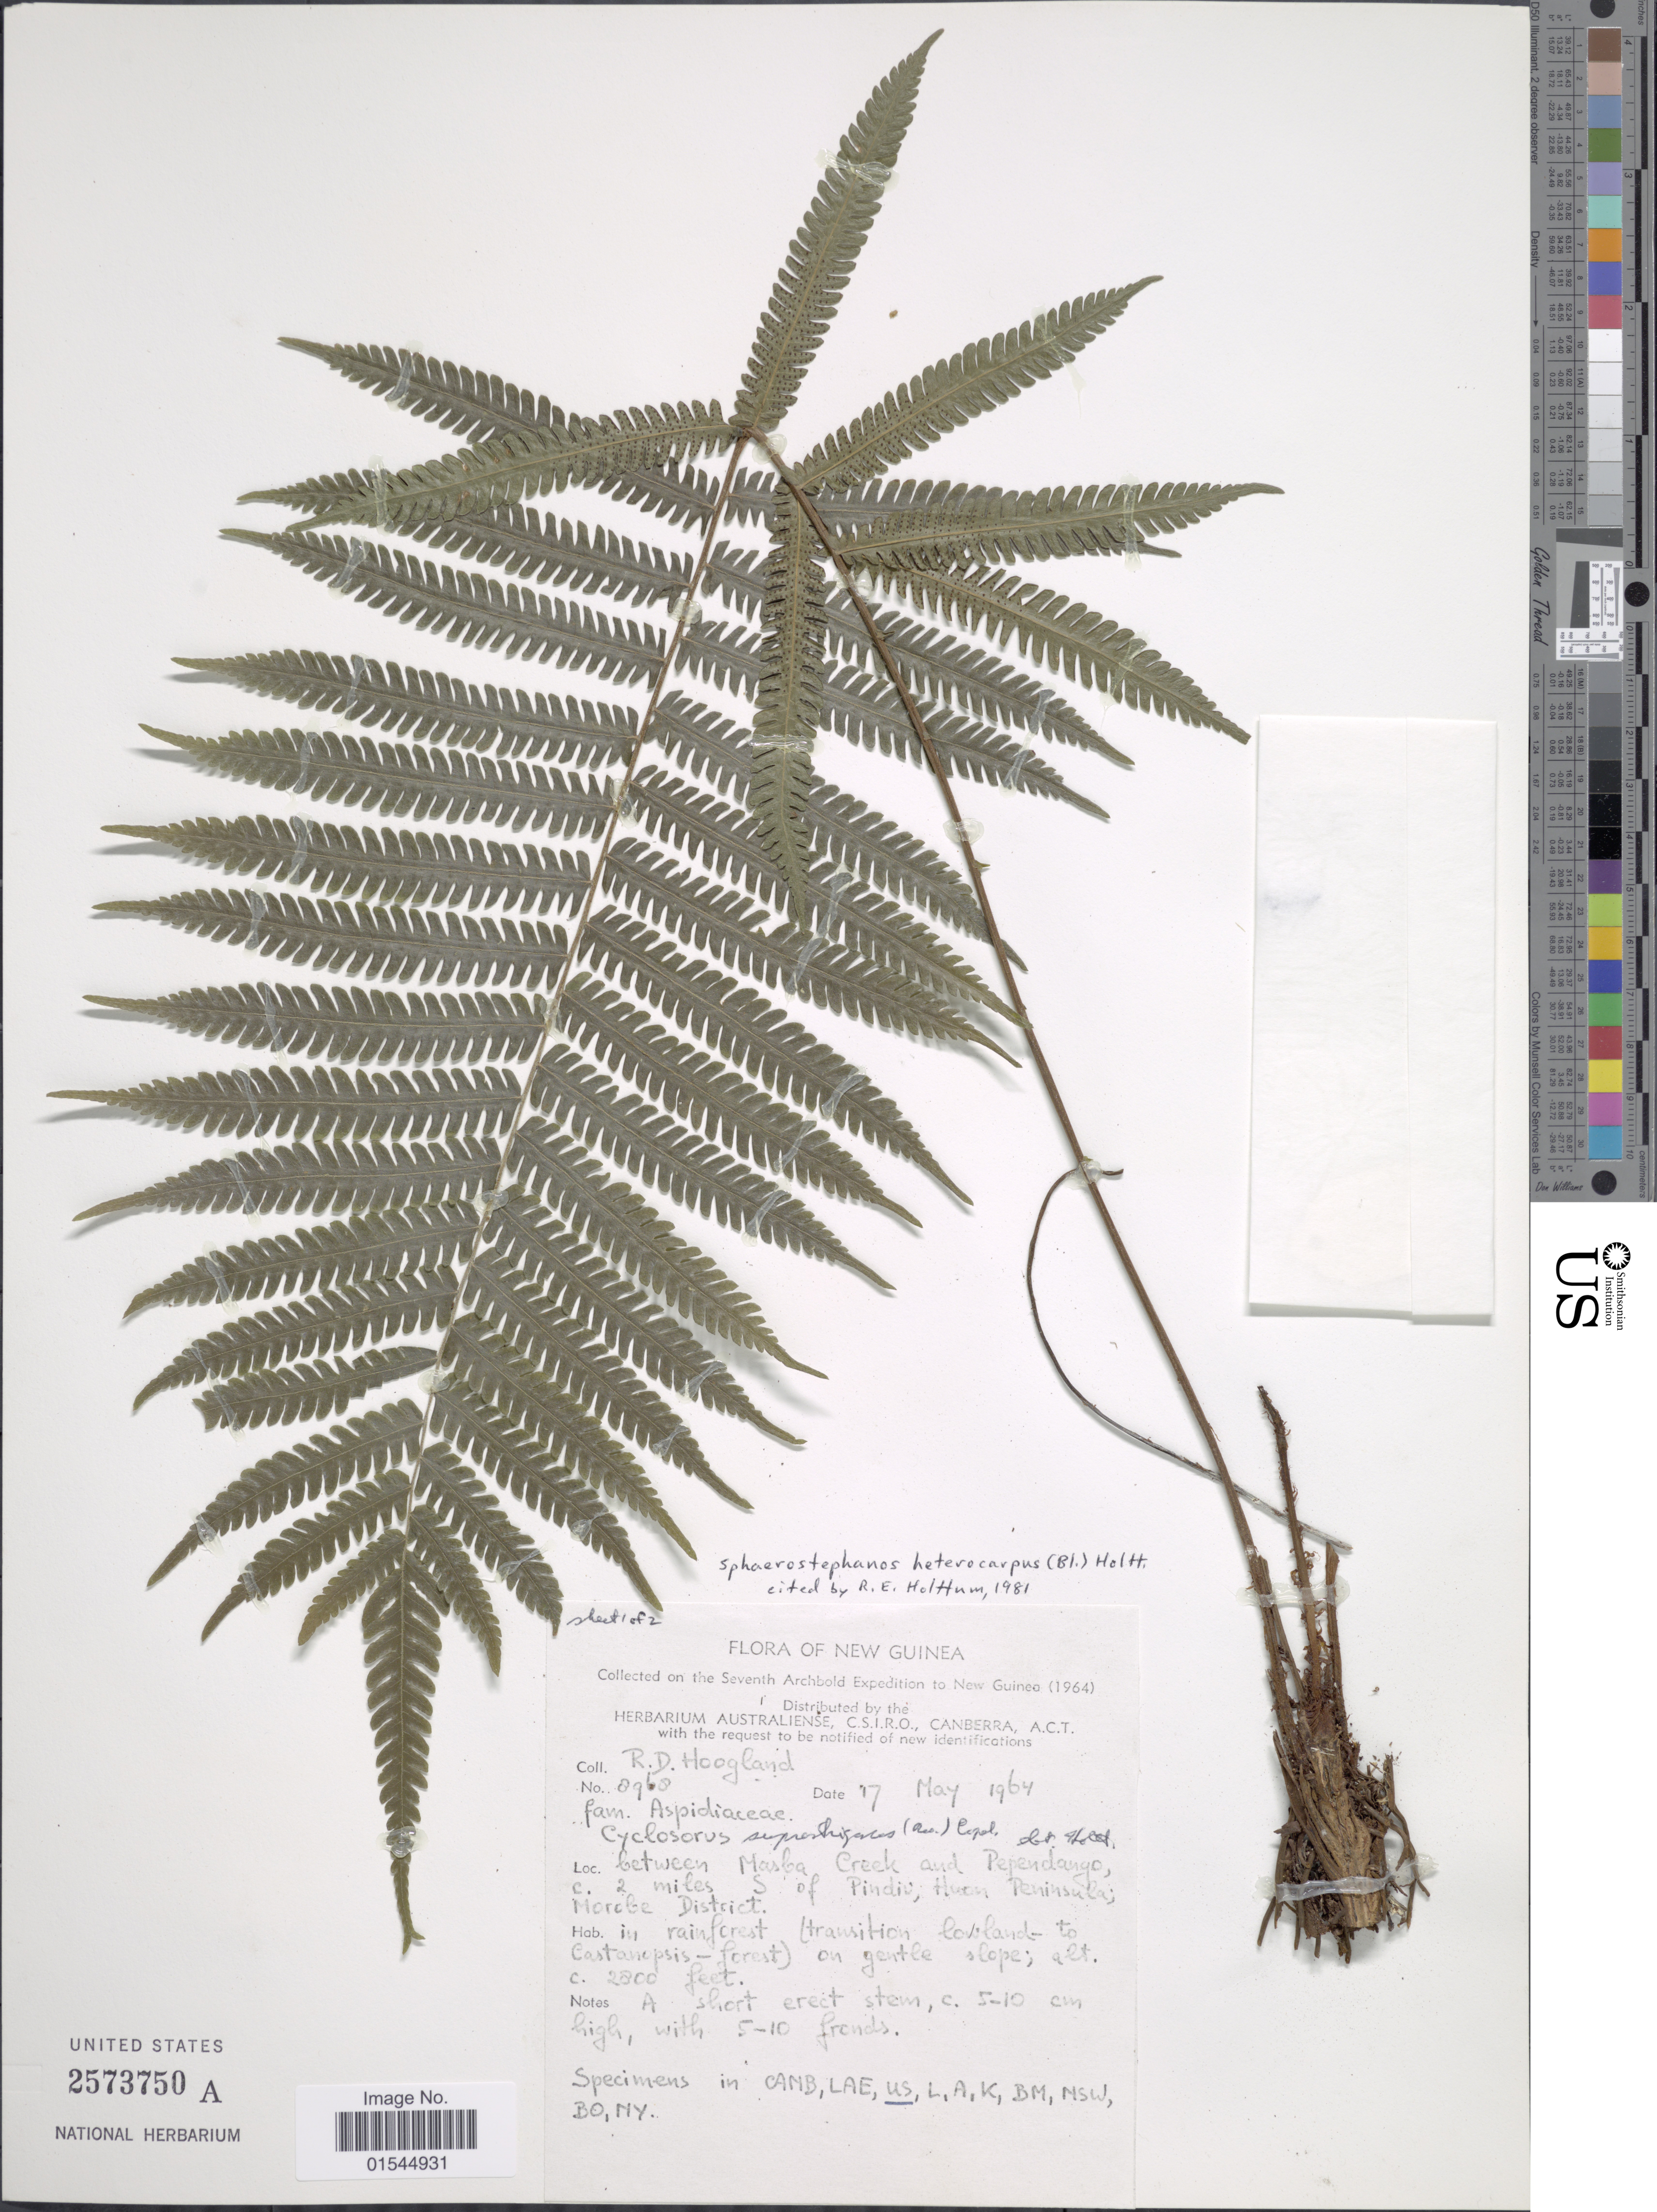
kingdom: Plantae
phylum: Tracheophyta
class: Polypodiopsida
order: Polypodiales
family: Thelypteridaceae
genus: Sphaerostephanos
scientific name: Sphaerostephanos heterocarpus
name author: (Blume) Holttum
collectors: R. D. Hoogland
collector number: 8968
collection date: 1964-05-17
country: Papua New Guinea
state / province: Morobe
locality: New Guinea, between Masba Creek and Pependango, c. 2 miles S of Pindiu, Huon Peninsula; Morobe District [interpreted]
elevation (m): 853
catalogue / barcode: US 2573750A